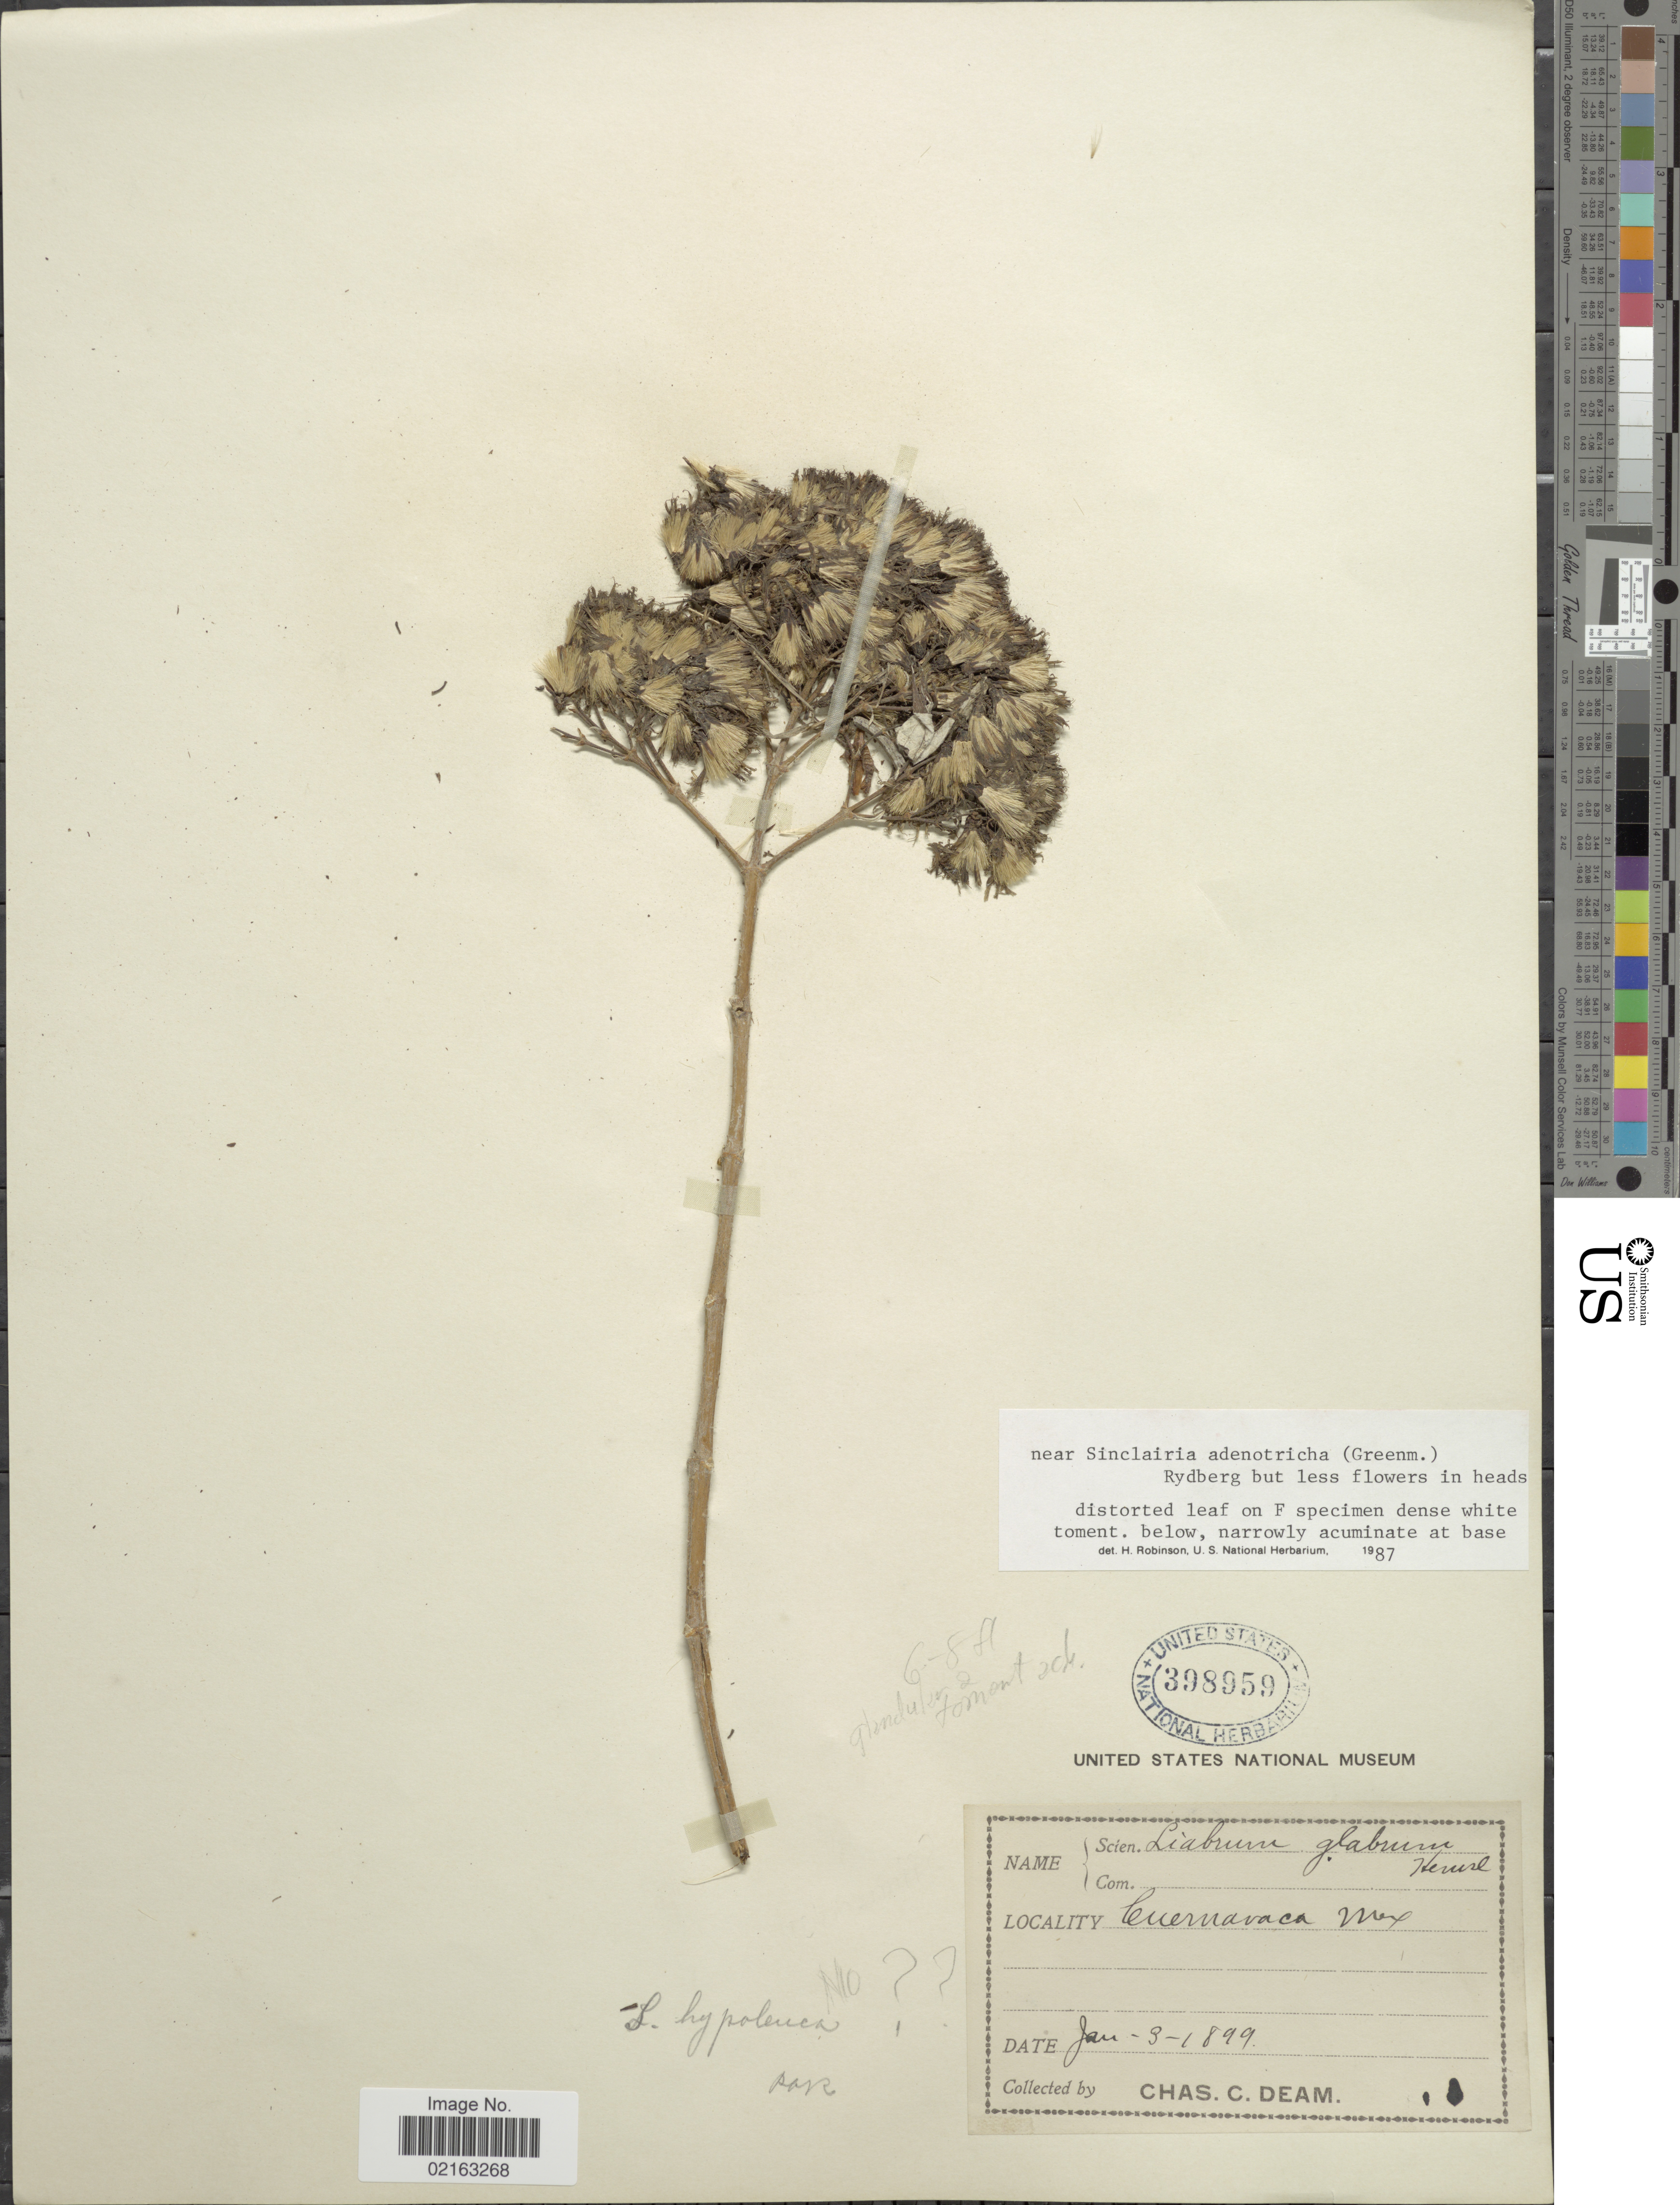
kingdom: Plantae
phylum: Tracheophyta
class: Magnoliopsida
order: Asterales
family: Asteraceae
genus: Sinclairia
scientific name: Sinclairia adenotricha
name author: (Greenm.) Rydb.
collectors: C. Deam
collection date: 1899-01-03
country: Mexico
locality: Cuernavaca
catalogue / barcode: US 398959